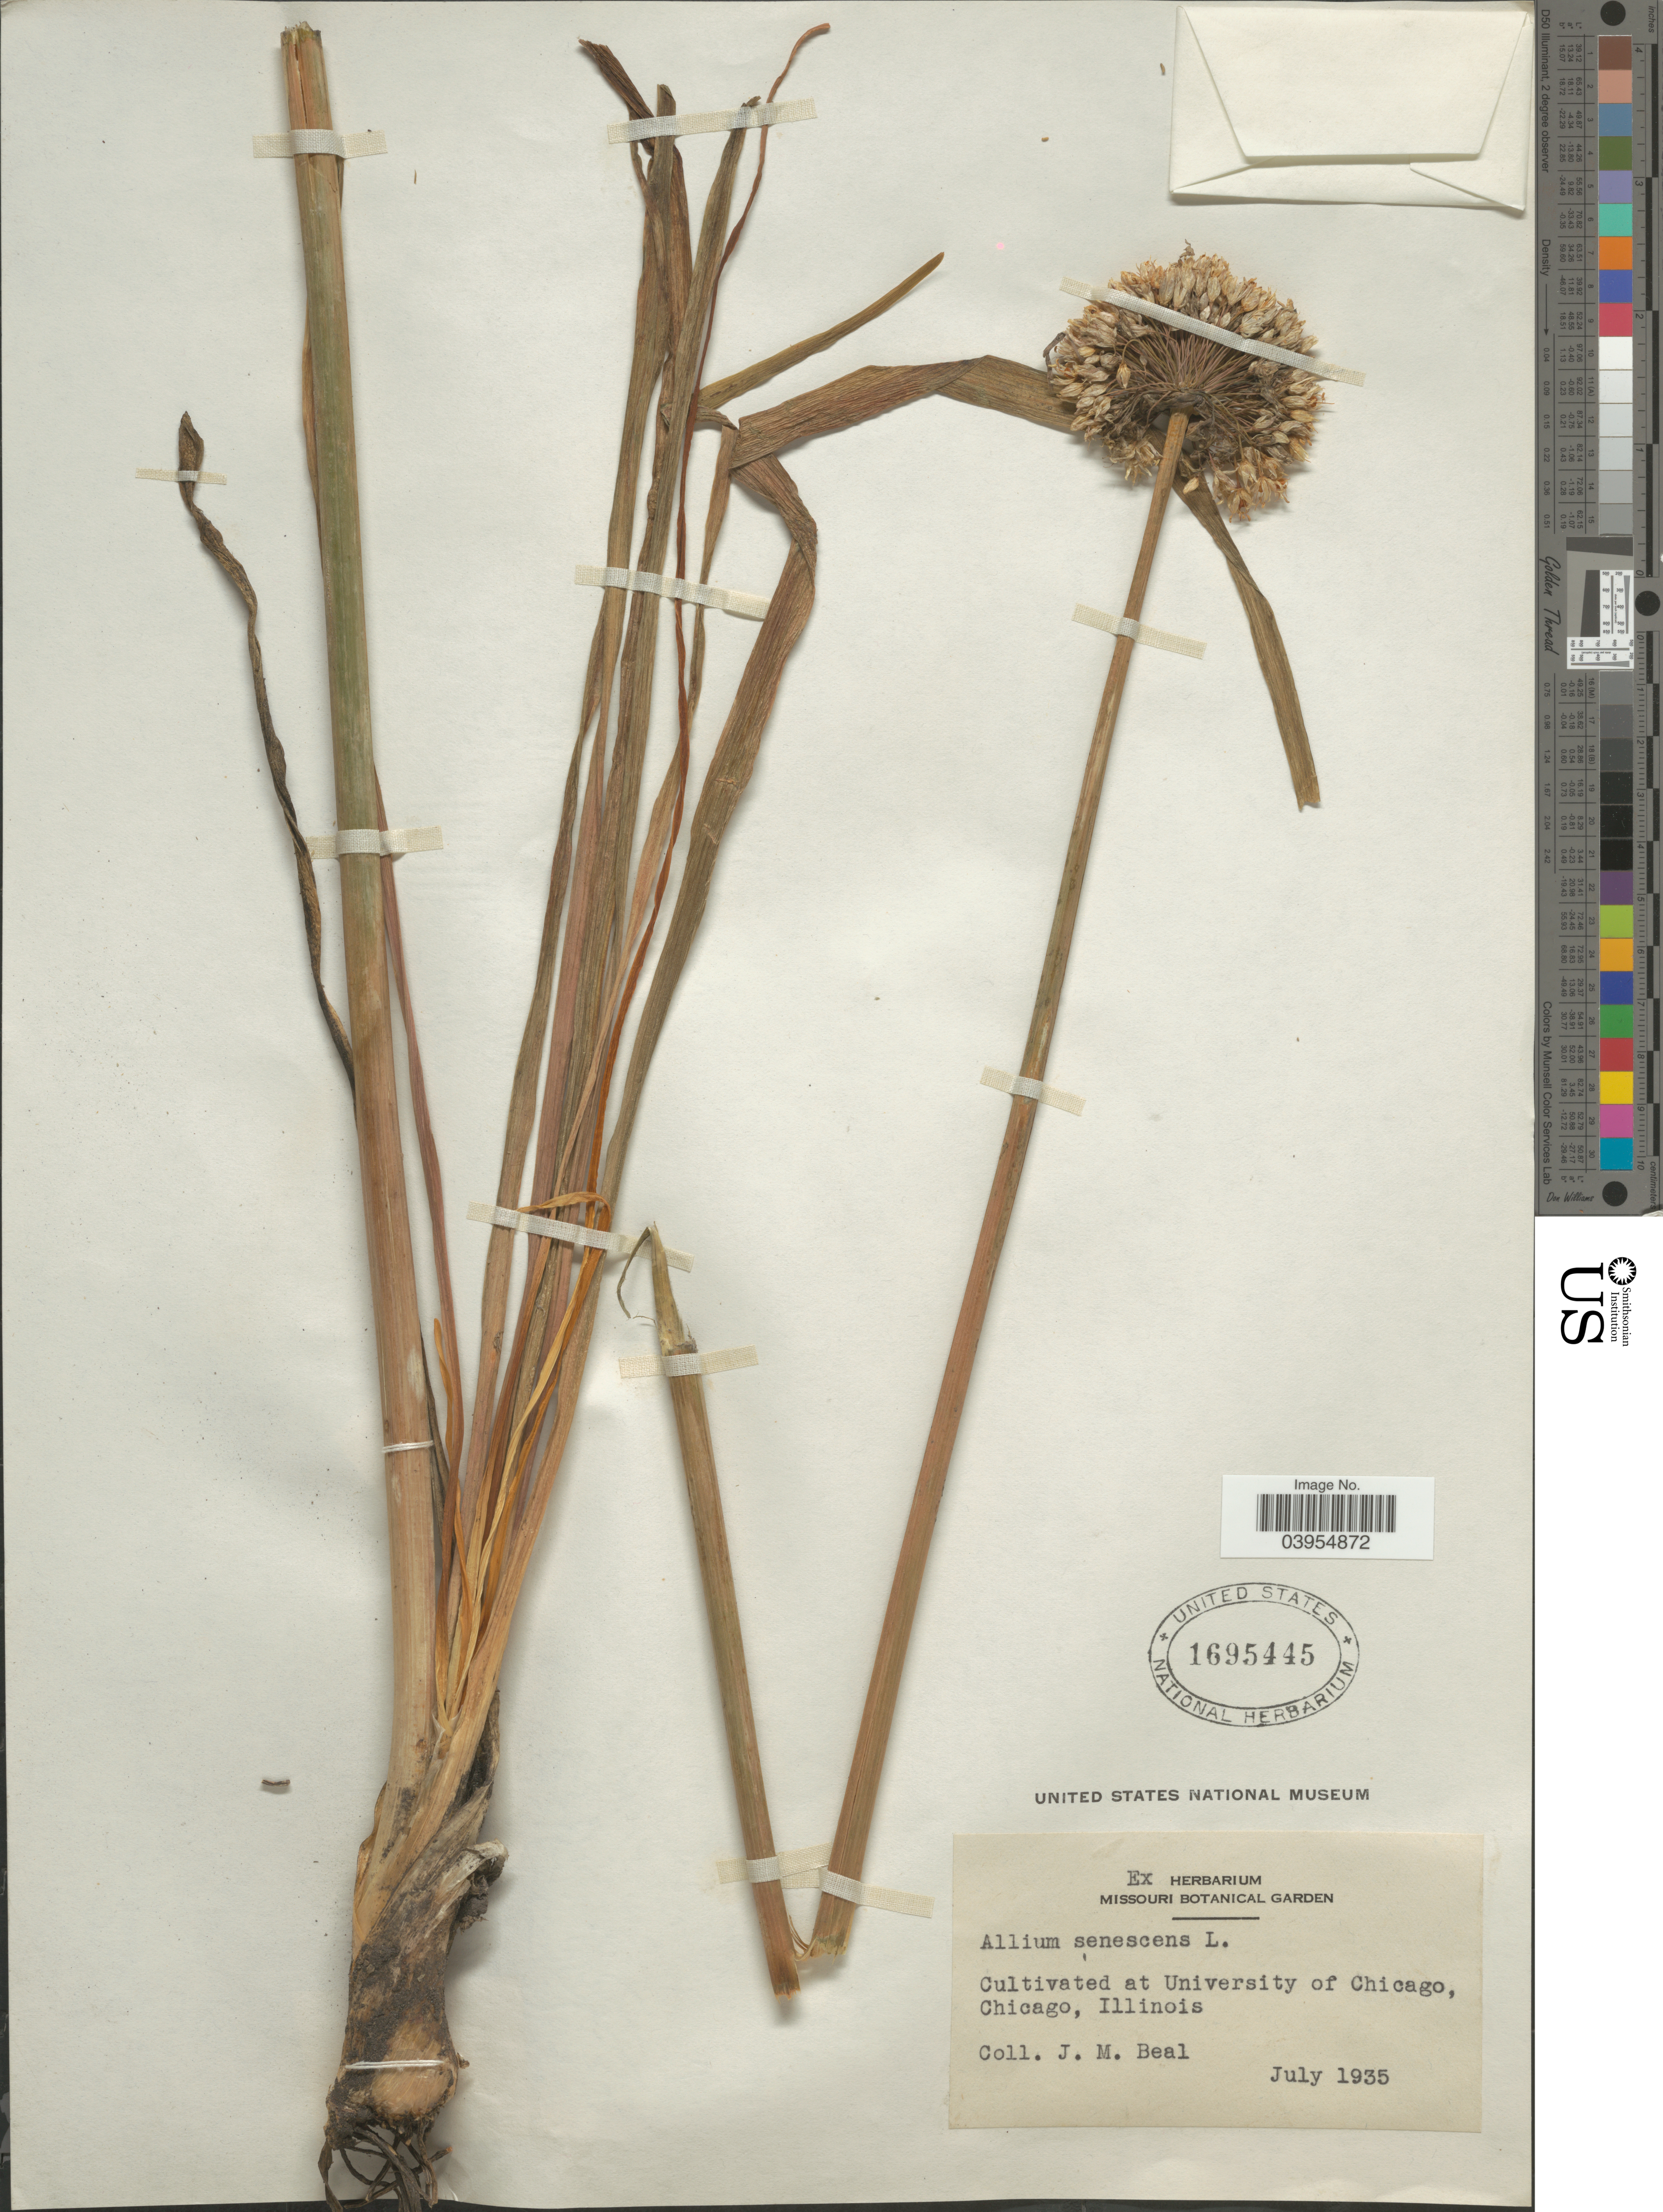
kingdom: Plantae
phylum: Tracheophyta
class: Liliopsida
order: Asparagales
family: Amaryllidaceae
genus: Allium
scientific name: Allium senescens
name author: L.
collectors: J. Beal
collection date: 1935-07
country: United States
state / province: Illinois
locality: At University of Chicago, Chicago.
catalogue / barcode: US 1695445